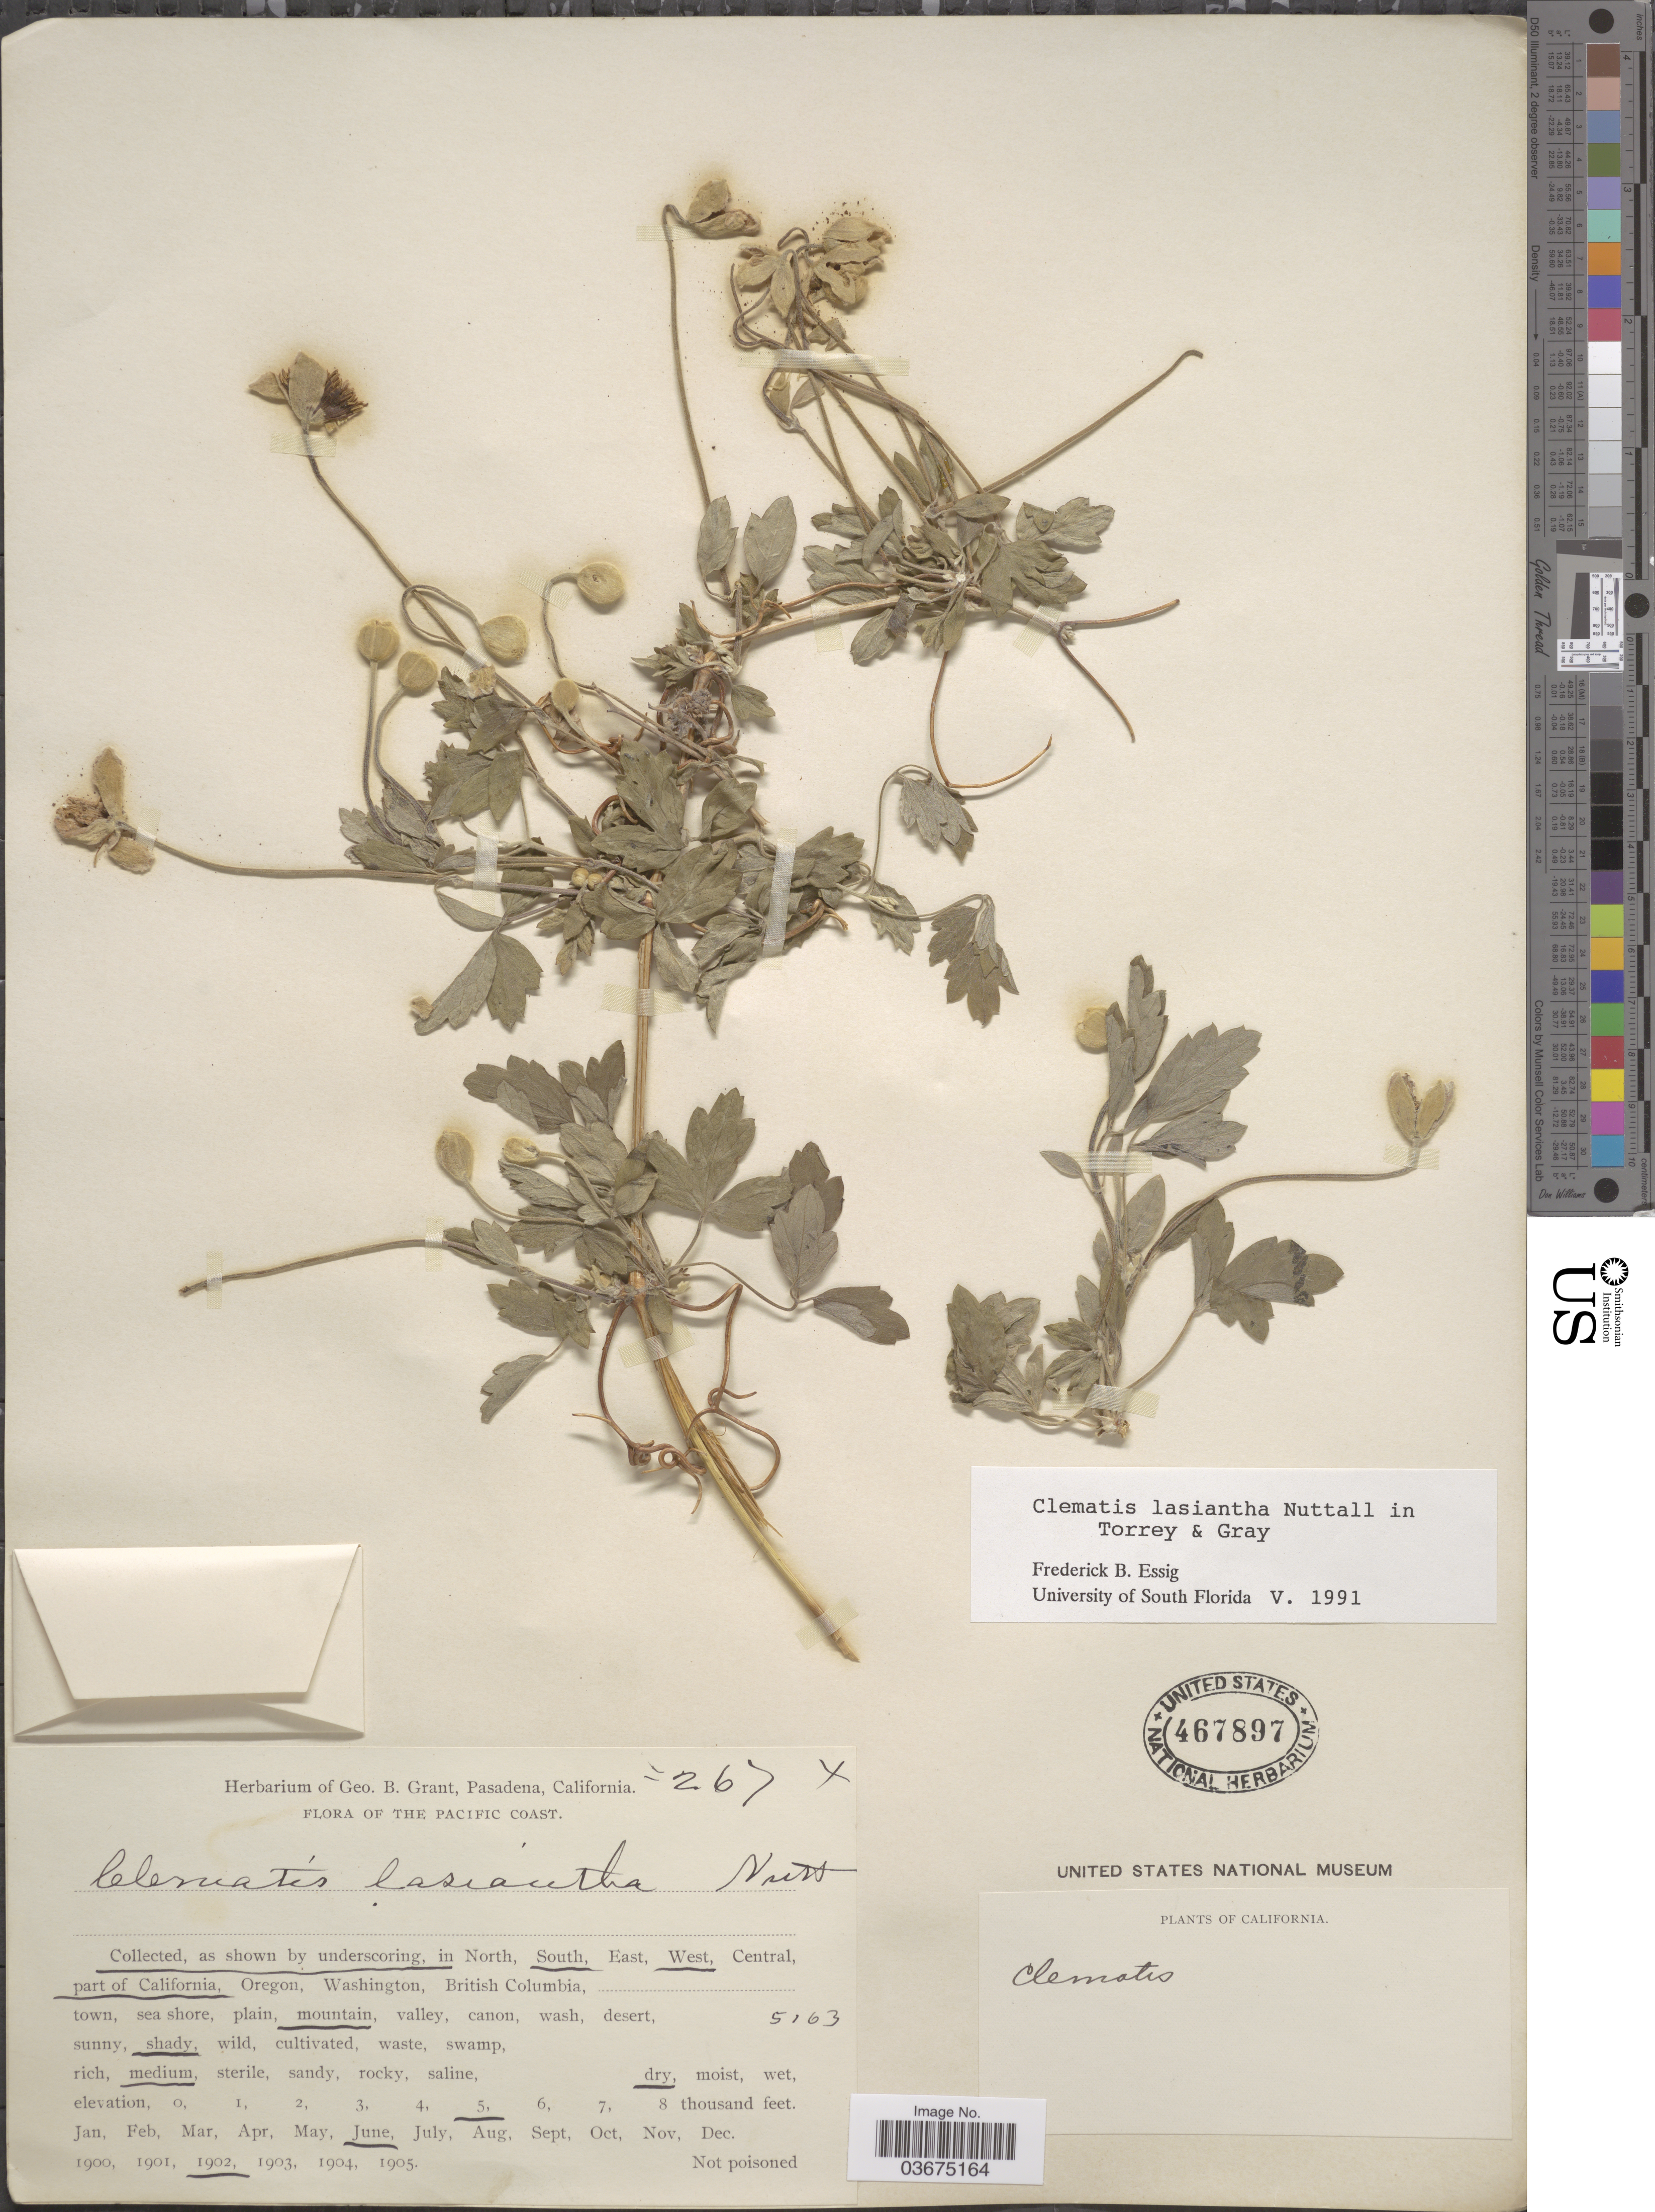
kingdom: Plantae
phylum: Tracheophyta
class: Magnoliopsida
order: Ranunculales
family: Ranunculaceae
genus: Clematis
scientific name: Clematis lasiantha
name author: Nutt.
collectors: ex herb. Geo. B. Grant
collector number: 267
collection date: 1902-06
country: United States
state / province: California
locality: Pacific Coast. South, West part of California mountain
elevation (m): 1524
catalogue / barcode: US 467897